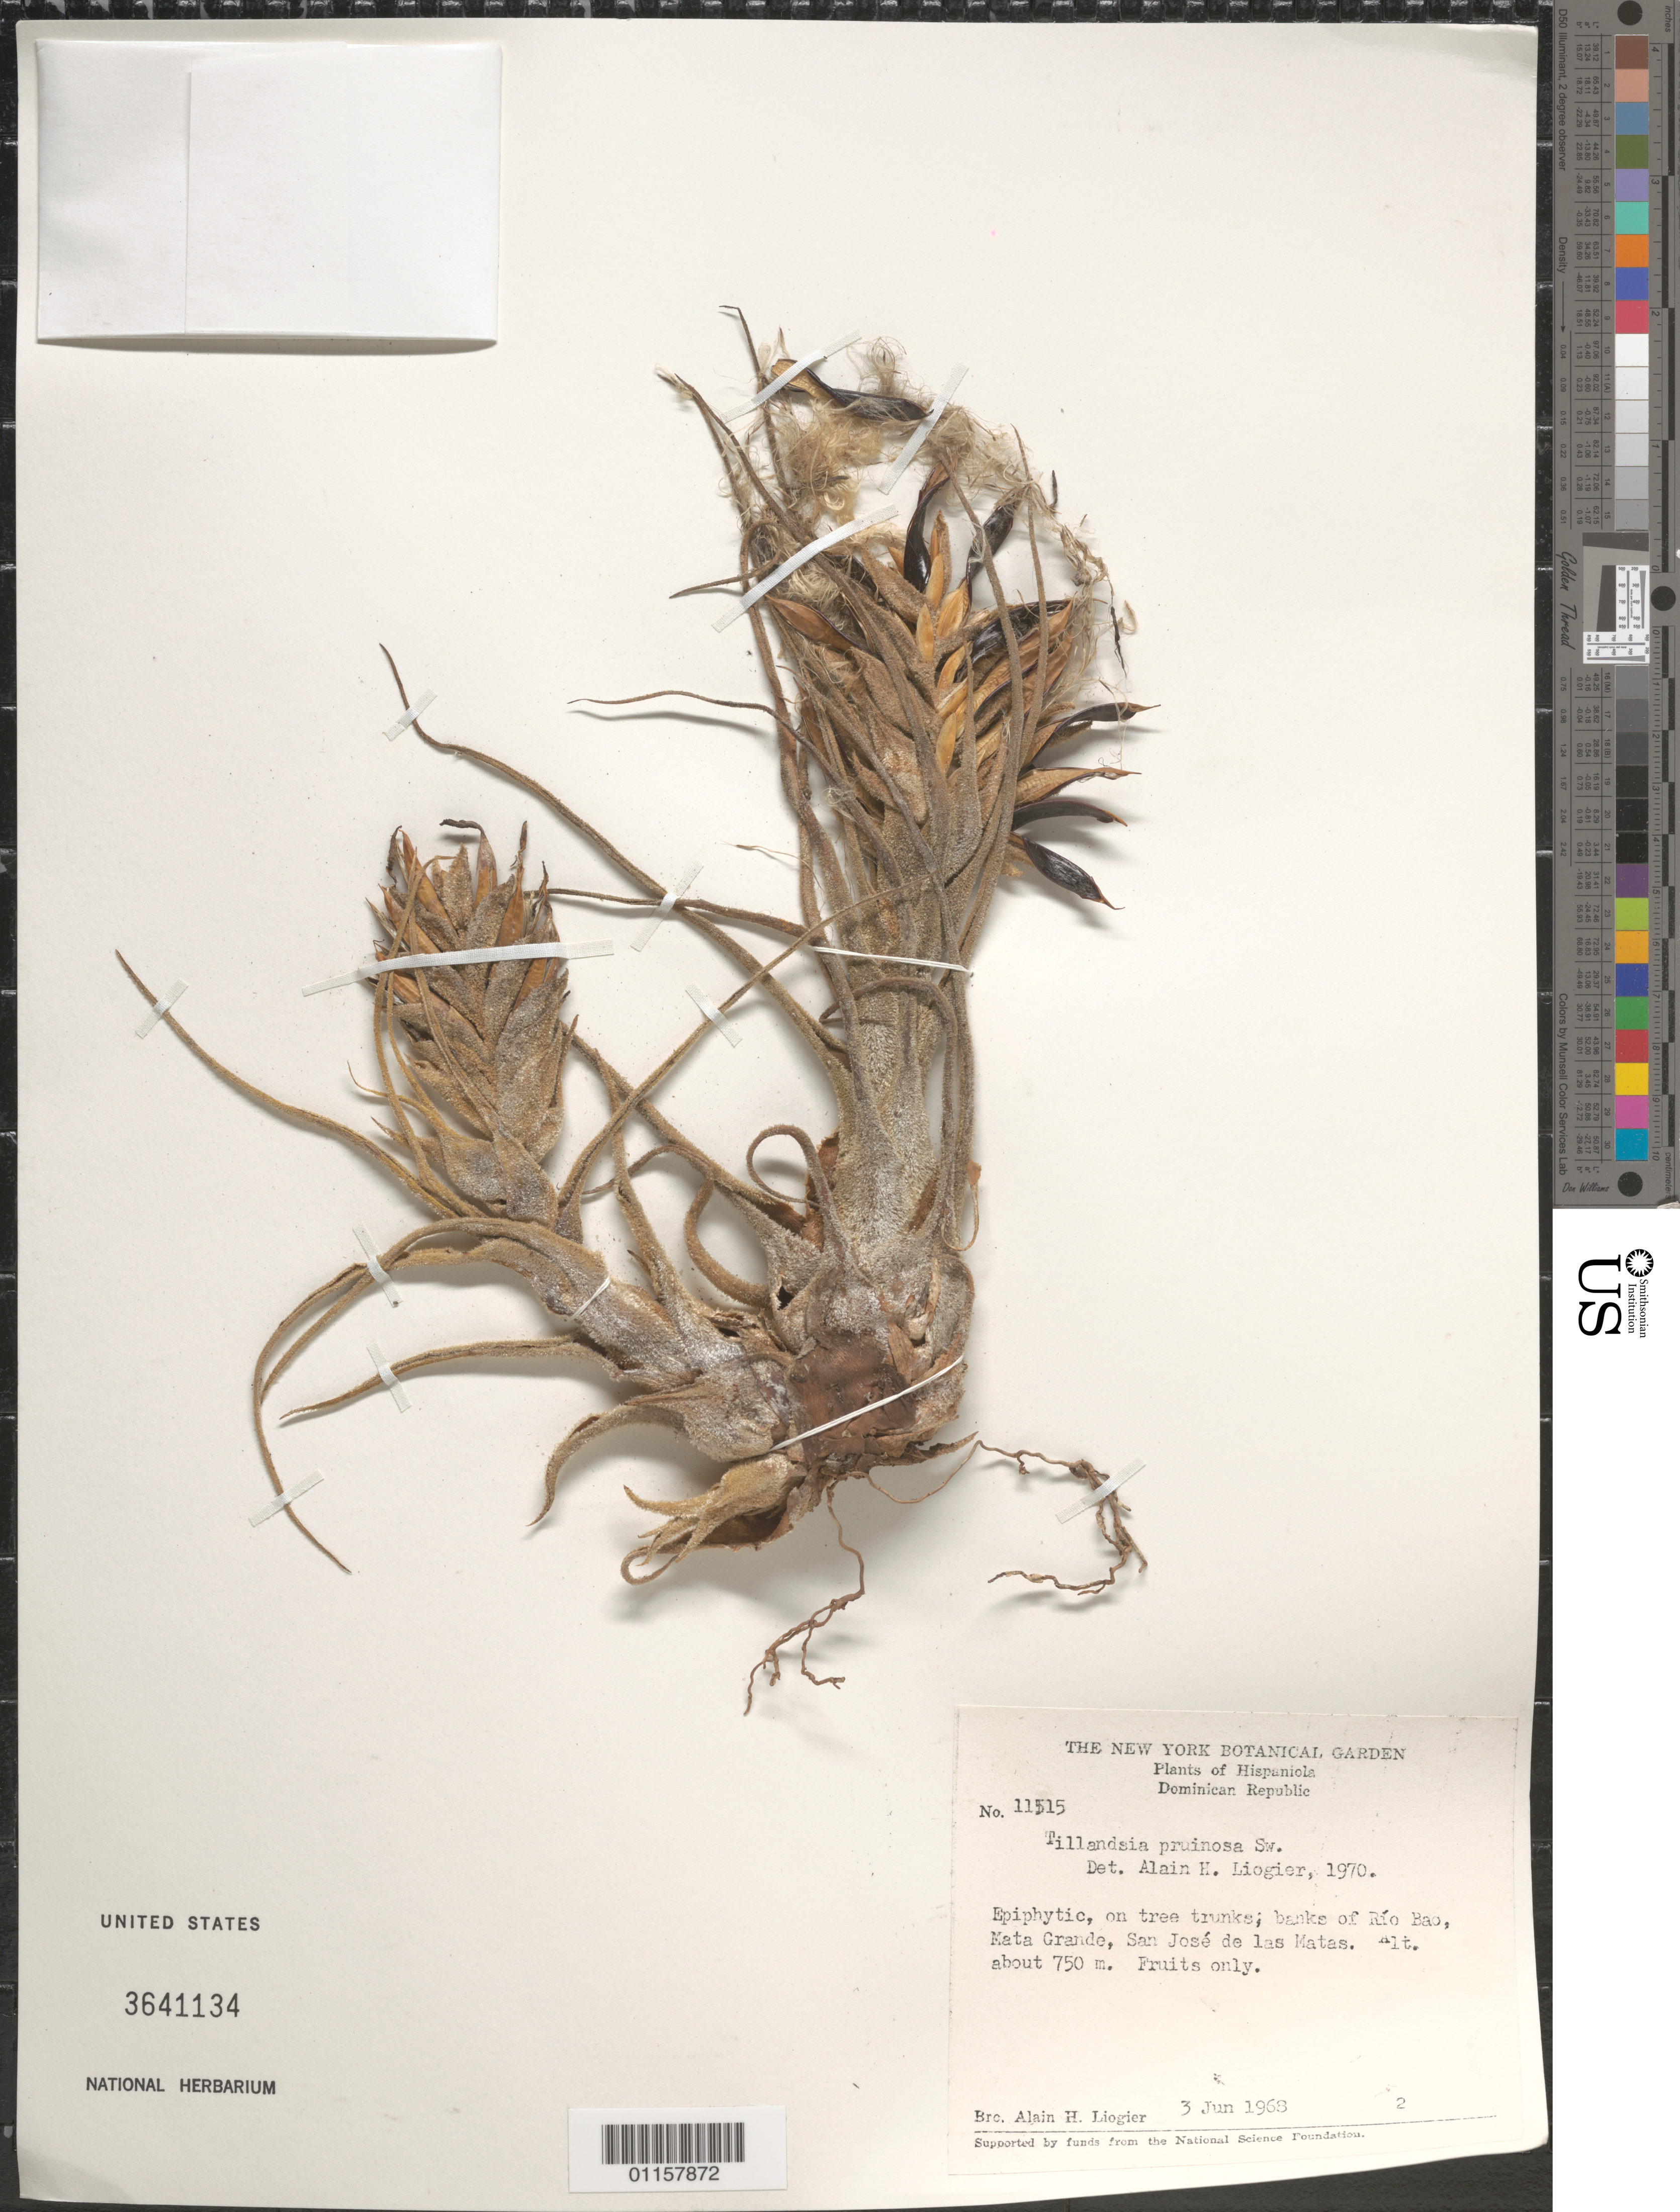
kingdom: Plantae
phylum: Tracheophyta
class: Liliopsida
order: Poales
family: Bromeliaceae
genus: Tillandsia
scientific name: Tillandsia pruinosa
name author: Sw.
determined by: Liogier, Alain H.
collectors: A. H. Liogier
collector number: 11515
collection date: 1968-06-03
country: Dominican Republic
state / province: Santiago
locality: Río Bao, Mata Grande, San José de las Matas.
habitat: Banks of river.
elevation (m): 750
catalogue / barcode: US 3641134